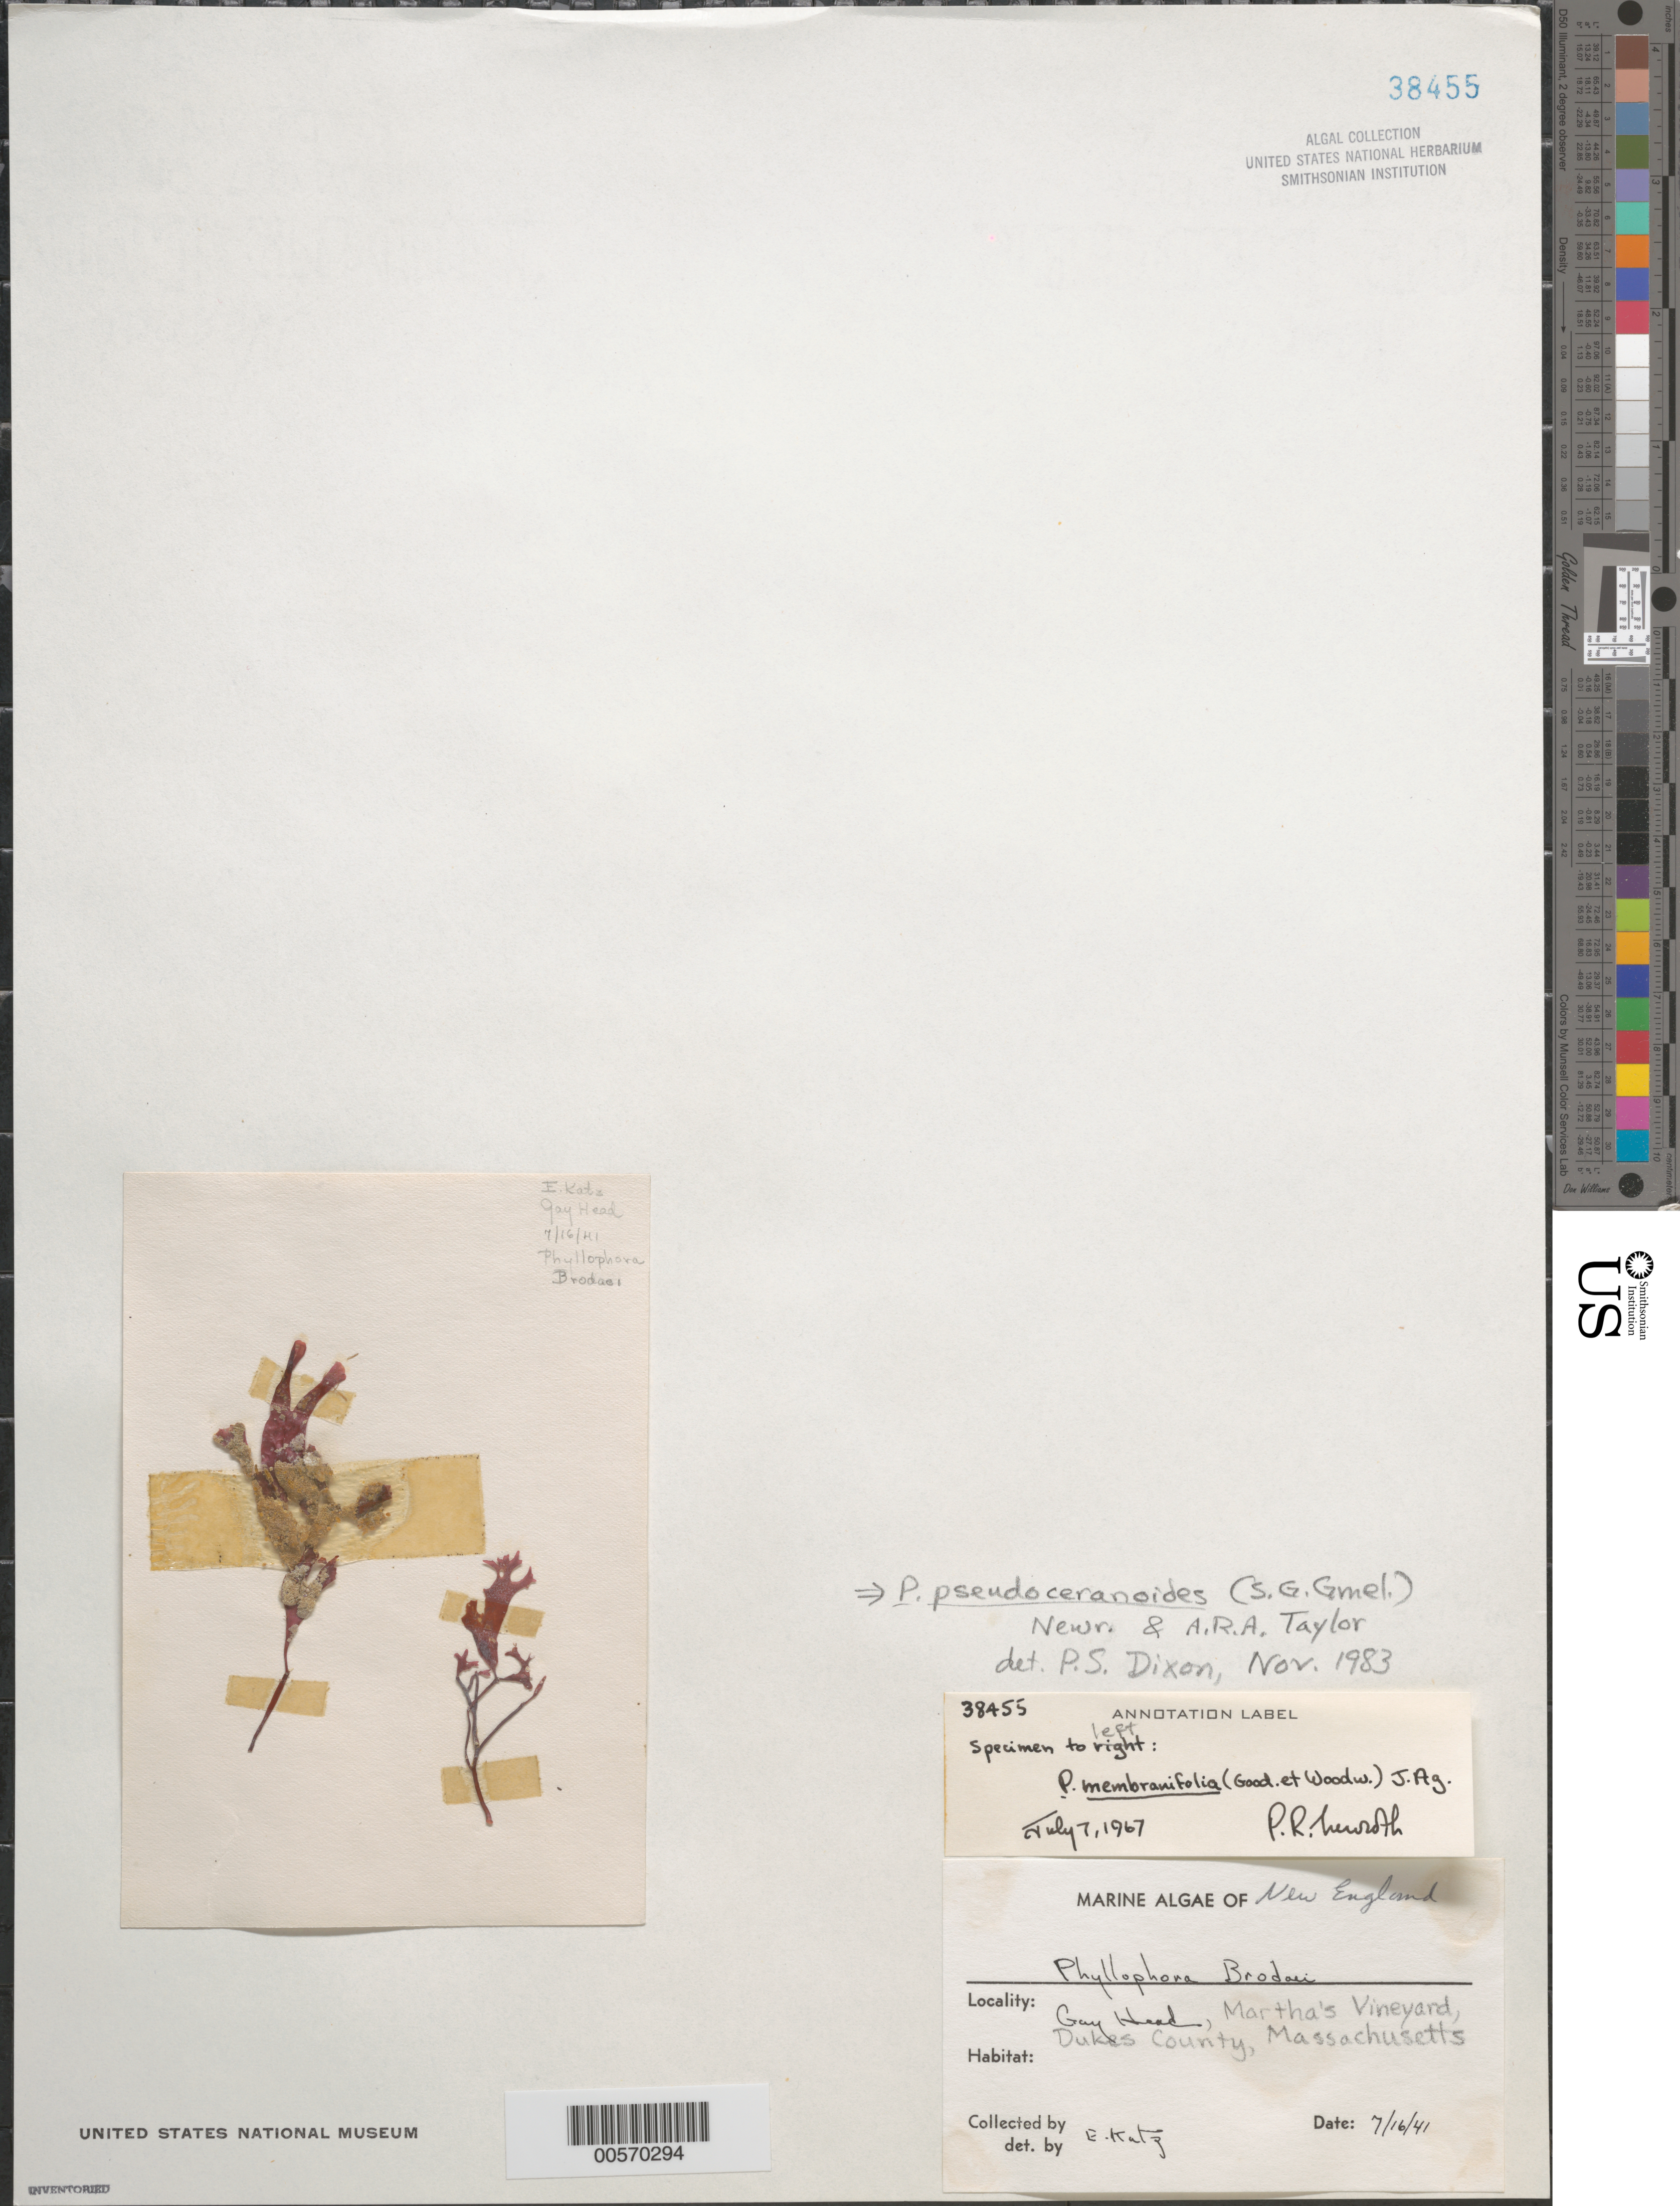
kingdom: Plantae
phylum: Rhodophyta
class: Florideophyceae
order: Gigartinales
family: Phyllophoraceae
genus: Phyllophora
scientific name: Phyllophora pseudoceranoides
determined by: Dixon, P. S.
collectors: E. Katz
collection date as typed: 16 Jul 1941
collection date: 1941-07-16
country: United States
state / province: Massachusetts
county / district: Dukes County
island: Martha's Vineyard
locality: Gay Head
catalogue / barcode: US 38455